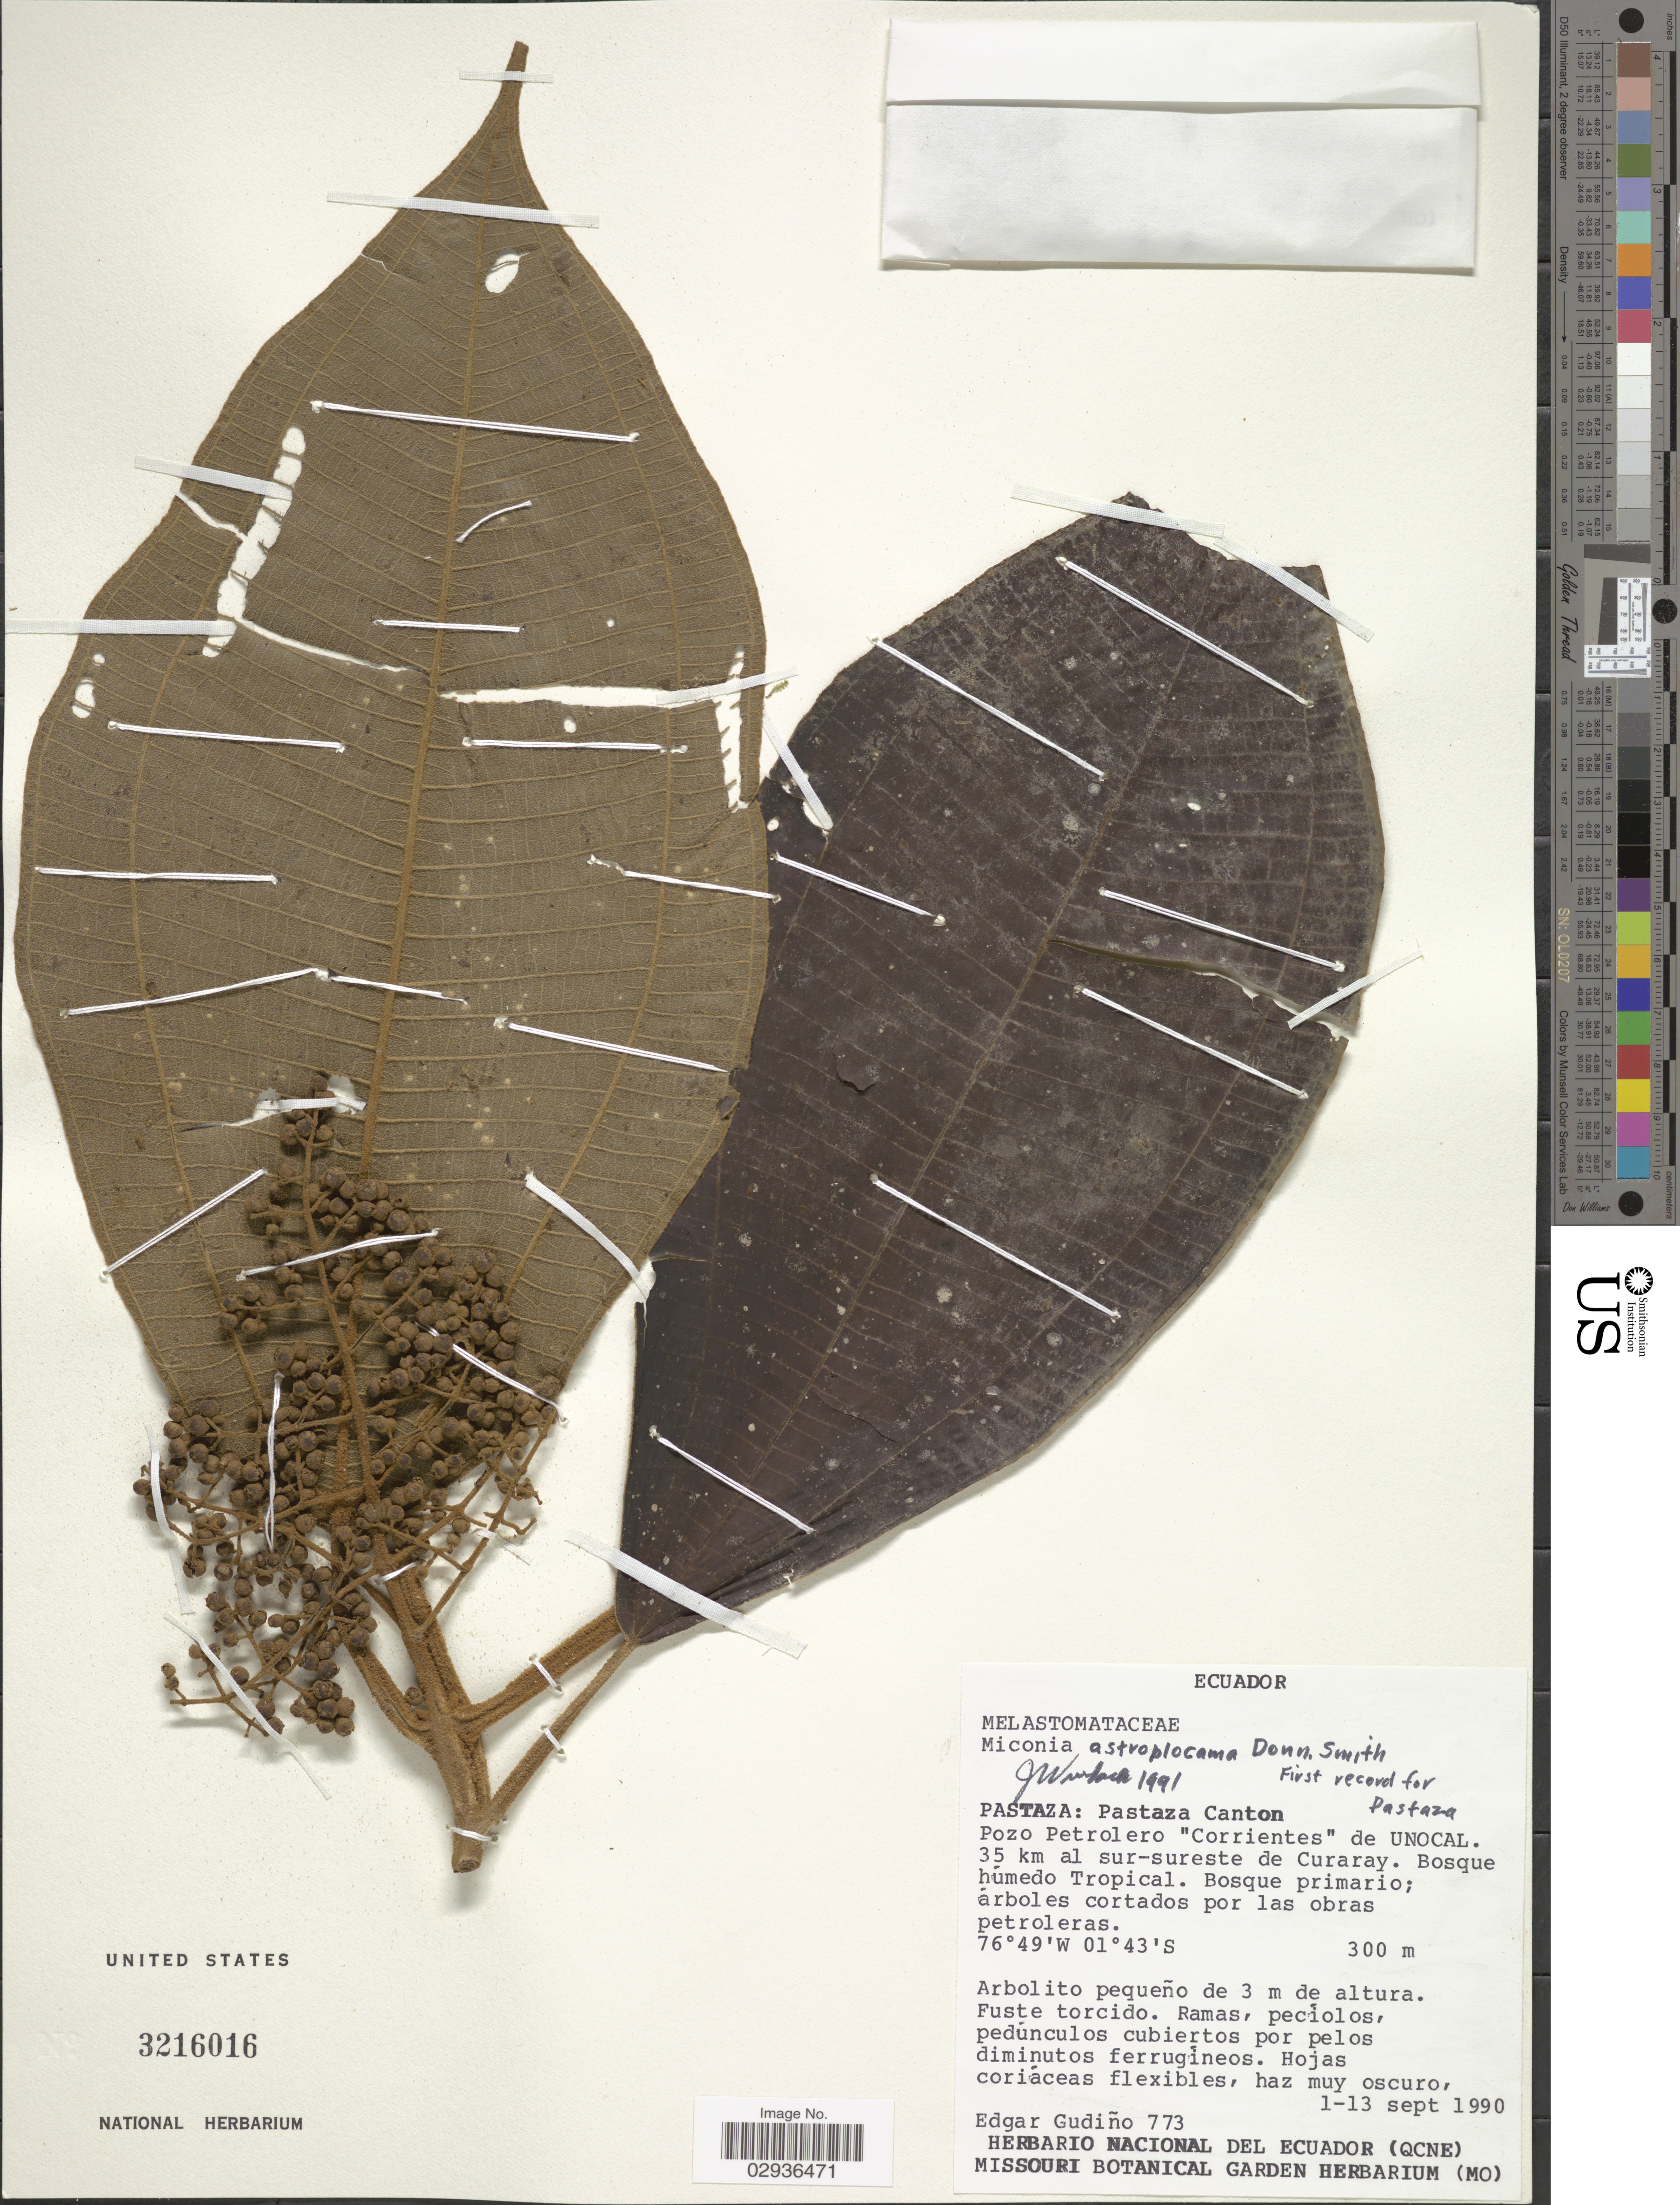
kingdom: Plantae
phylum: Tracheophyta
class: Magnoliopsida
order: Myrtales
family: Melastomataceae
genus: Miconia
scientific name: Miconia astroplocama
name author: Donn. Sm.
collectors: E. Gudiño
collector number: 773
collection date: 1990-09-01/1990-09-13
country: Ecuador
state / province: Pastaza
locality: Pastaza Canton, Pozo Petrolero "Corrientes" de Unocal. 35 km al sur-sureste de Curaray.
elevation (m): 300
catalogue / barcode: US 3216016